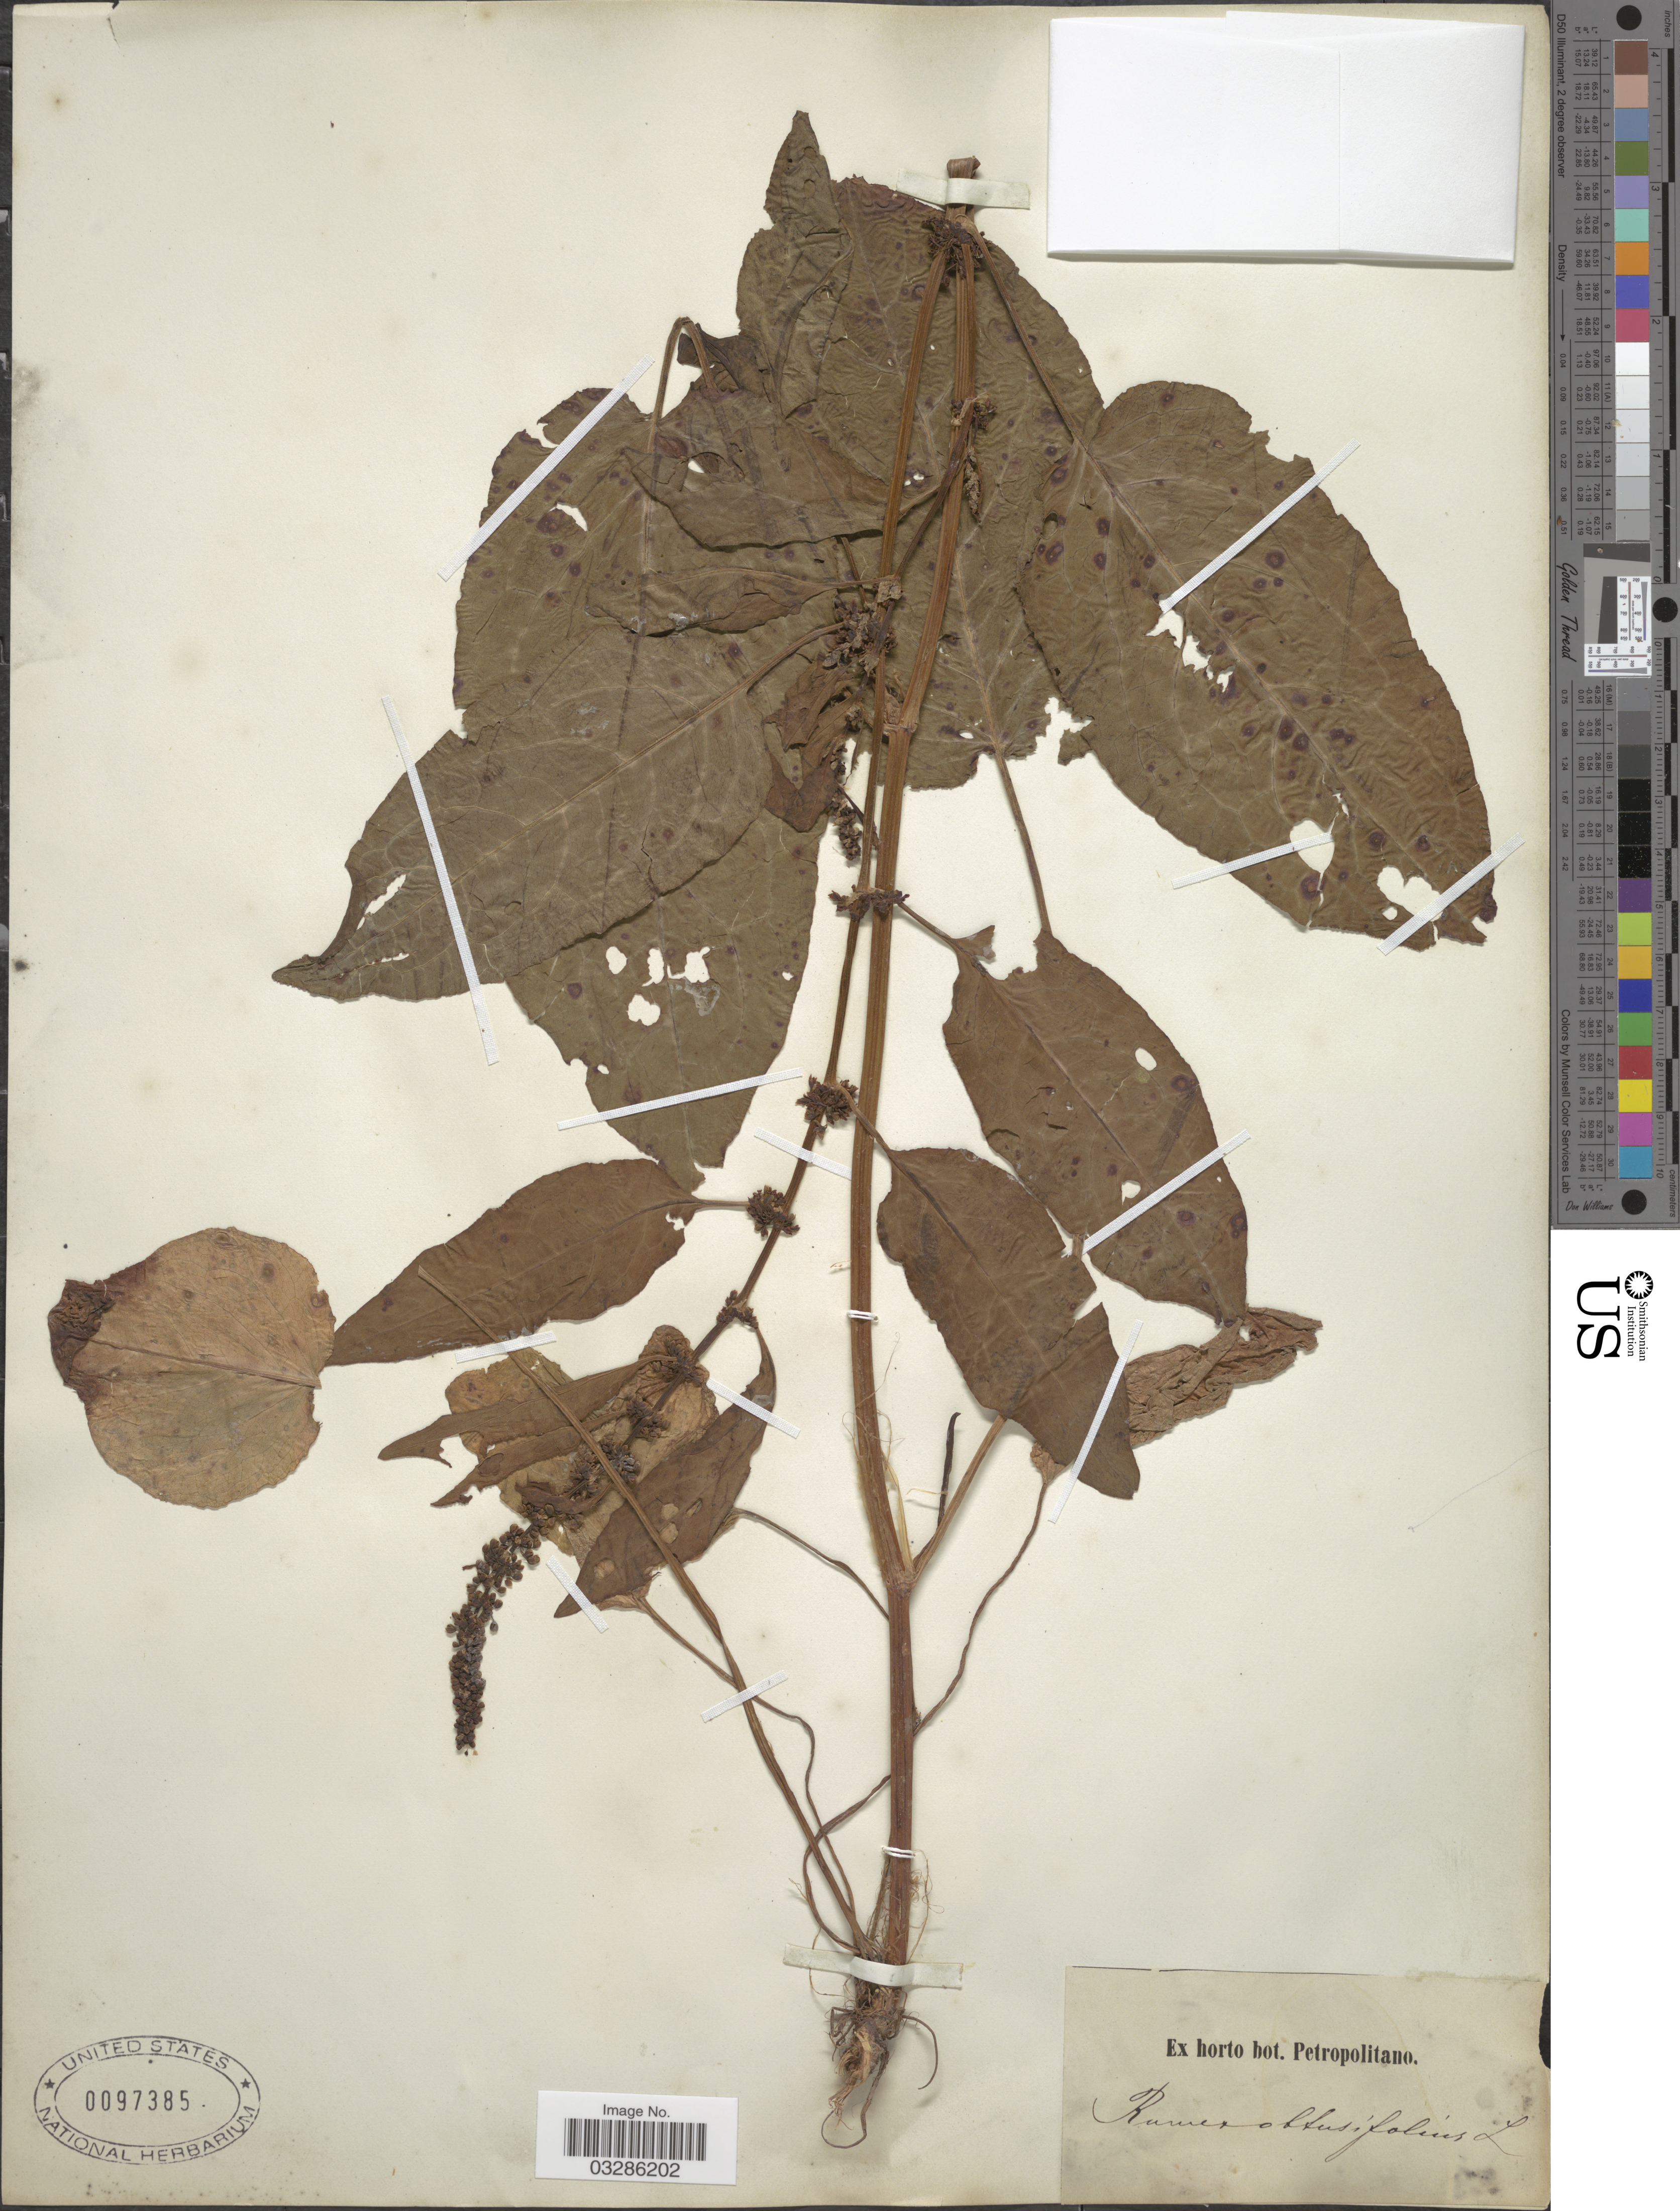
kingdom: Plantae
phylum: Tracheophyta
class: Magnoliopsida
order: Caryophyllales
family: Polygonaceae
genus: Rumex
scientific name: Rumex obtusifolius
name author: L.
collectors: ex Herb. bot. Petropolitano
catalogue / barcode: US 97385